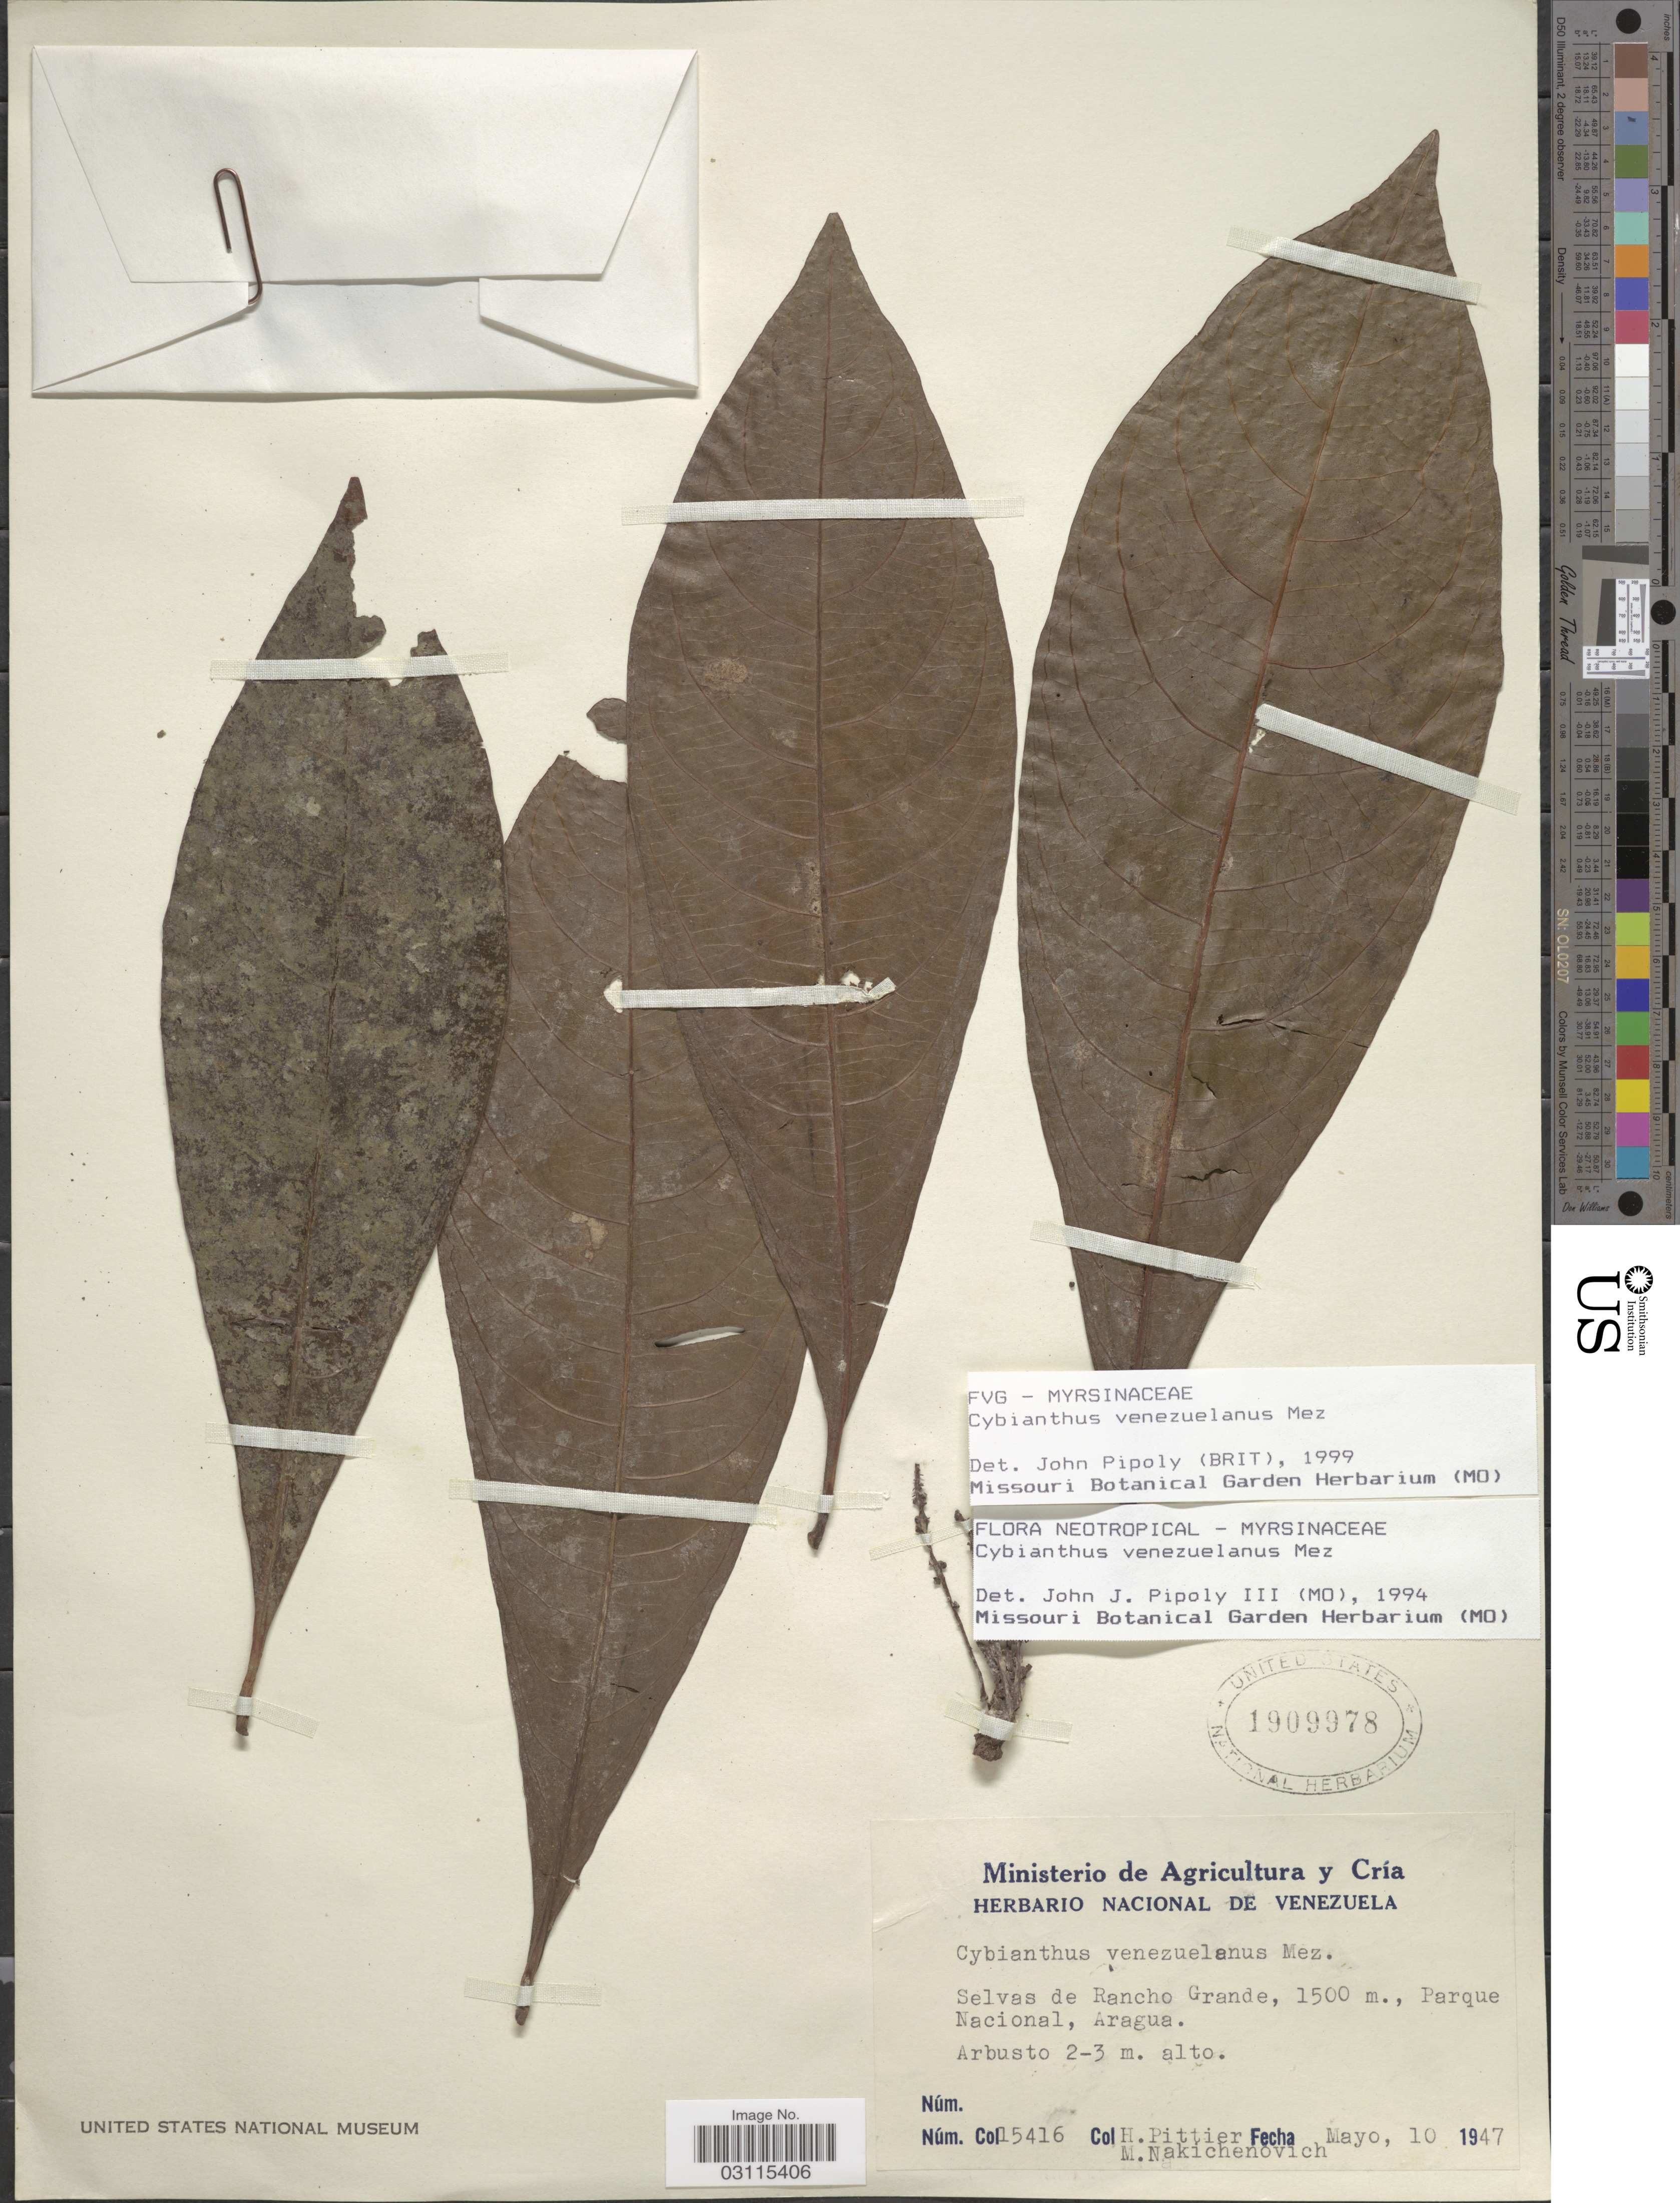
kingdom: Plantae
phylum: Tracheophyta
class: Magnoliopsida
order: Ericales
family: Primulaceae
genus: Cybianthus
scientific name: Cybianthus venezuelanus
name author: Mez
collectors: H. F. Pittier & M. Nakichenovich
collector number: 15416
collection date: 1947-05-10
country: Venezuela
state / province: Aragua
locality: Selvas de Rancho Grande, Parque Nacional, Aragua.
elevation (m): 2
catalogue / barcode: US 1909978